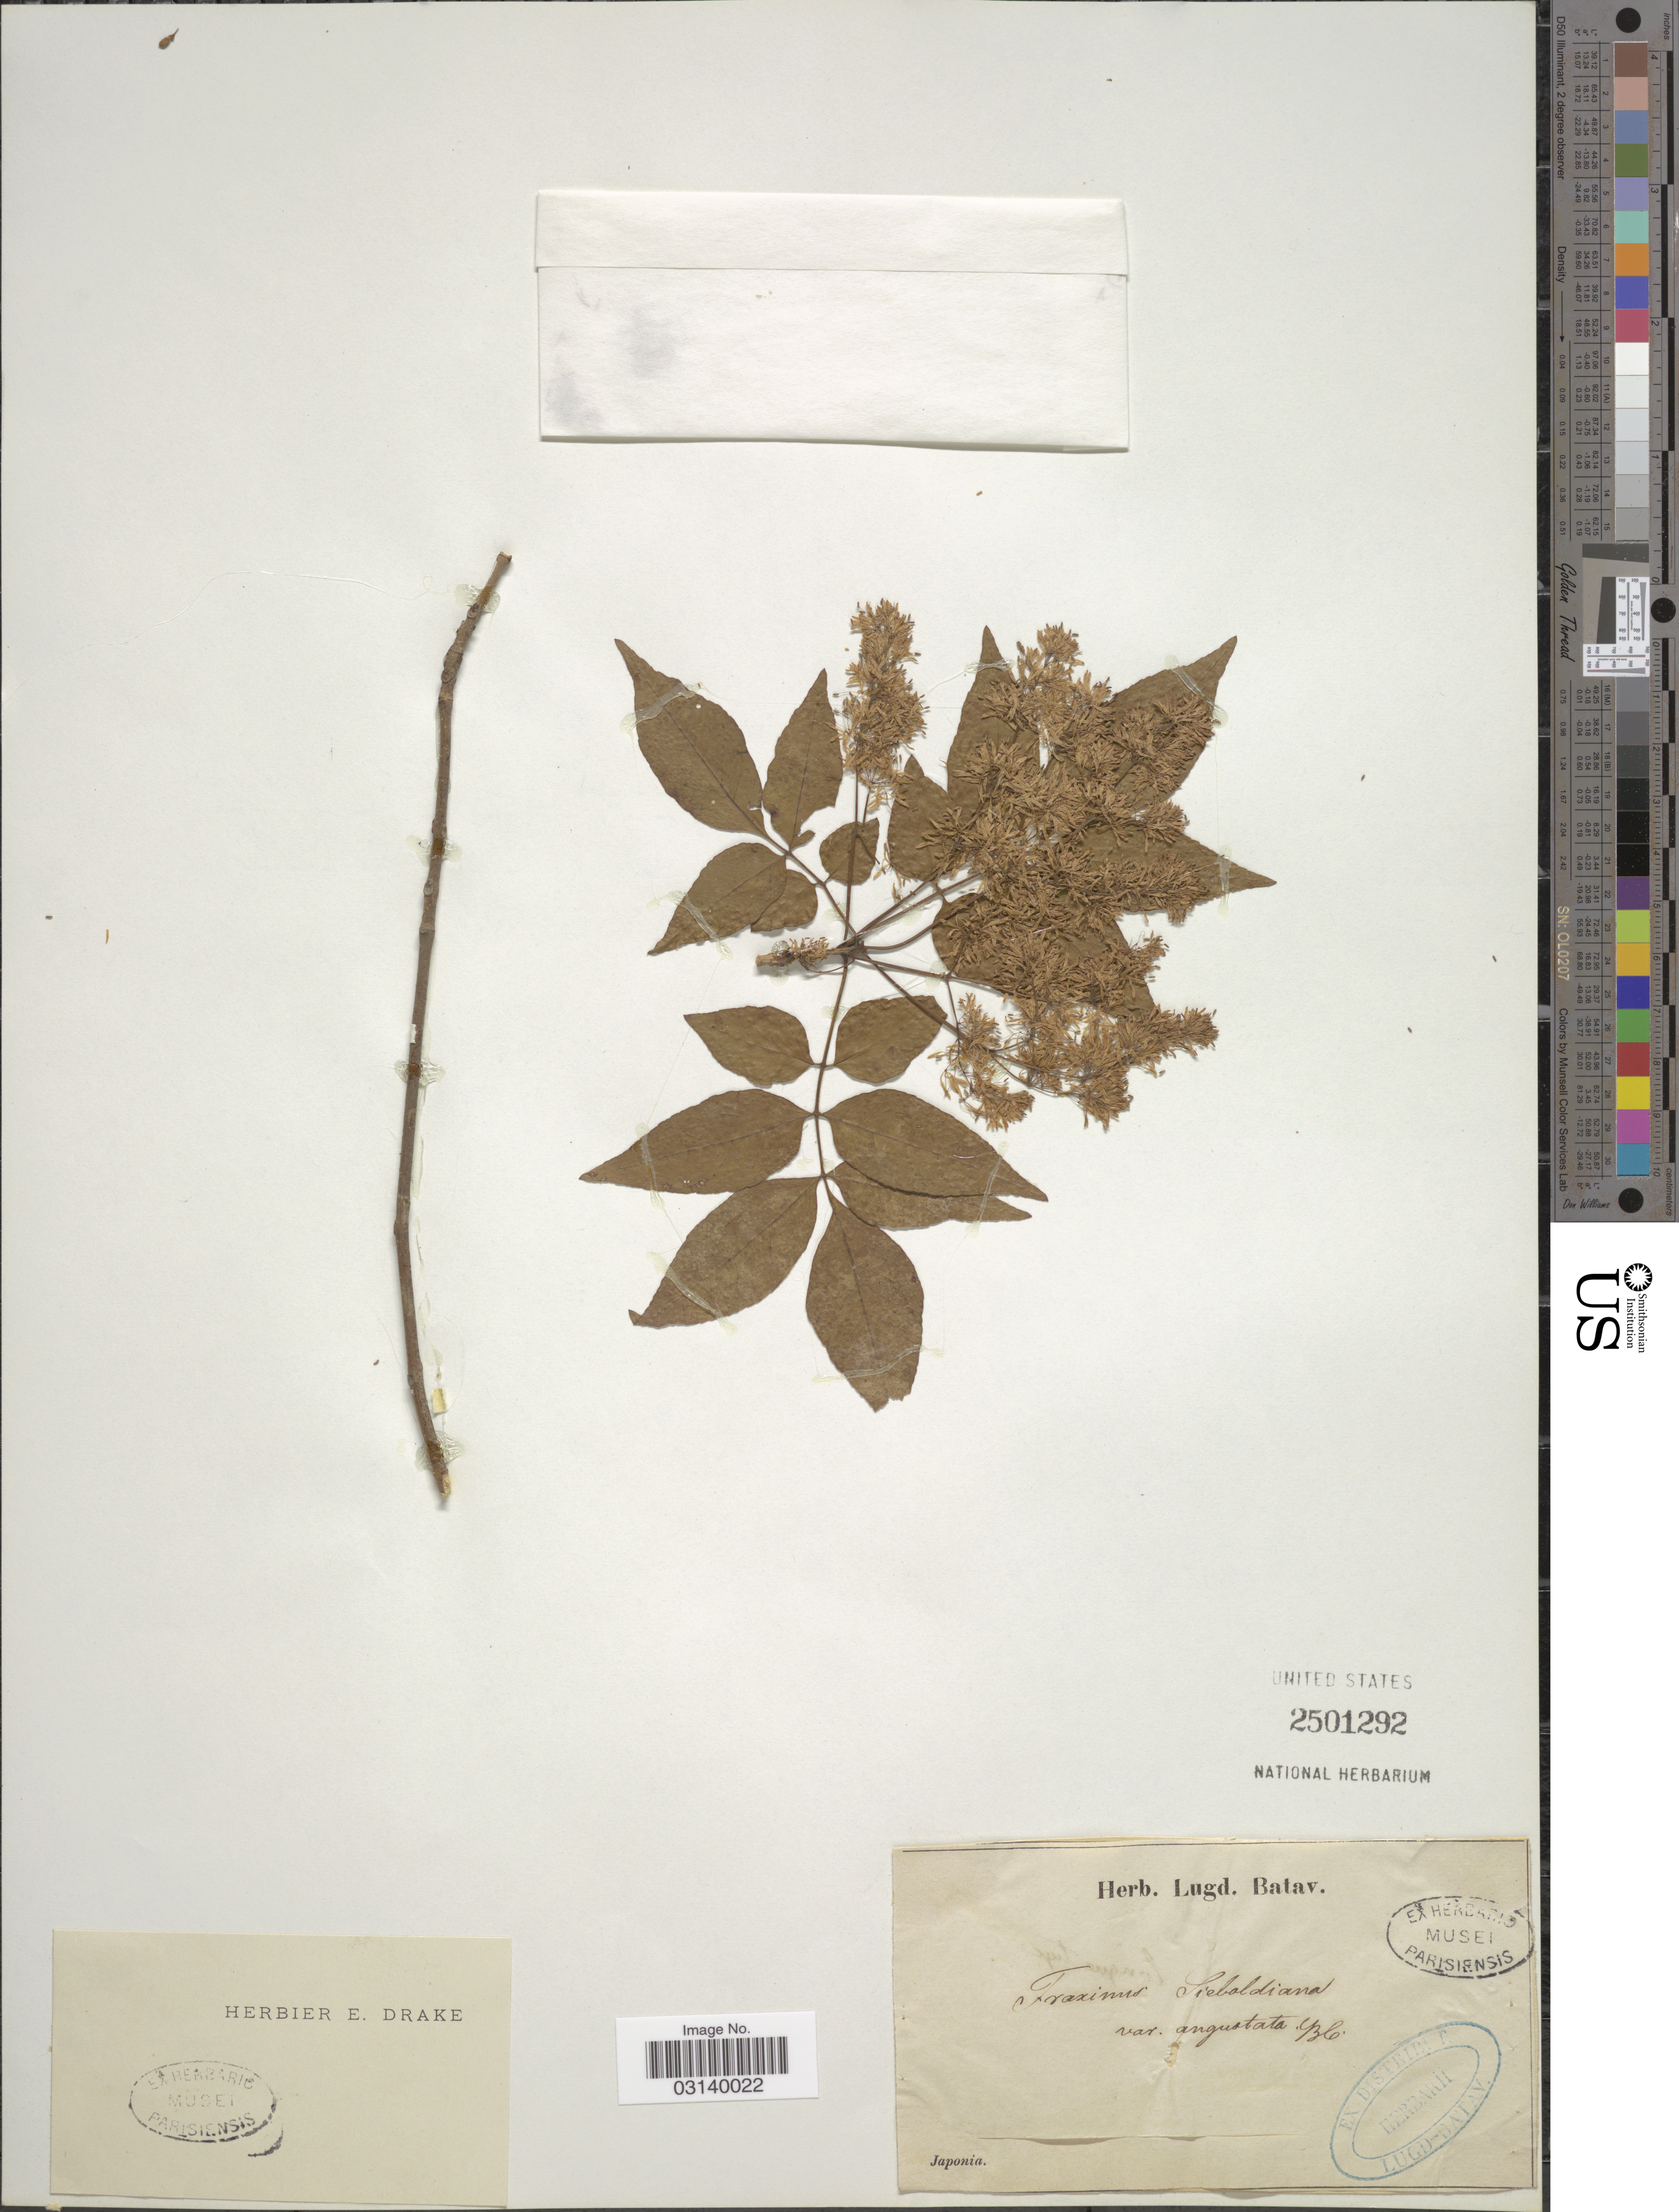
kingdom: Plantae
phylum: Tracheophyta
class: Magnoliopsida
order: Lamiales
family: Oleaceae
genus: Fraxinus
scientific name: Fraxinus sieboldiana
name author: Blume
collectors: ex herb. Lugduno-Batavo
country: Japan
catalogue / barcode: US 2501292